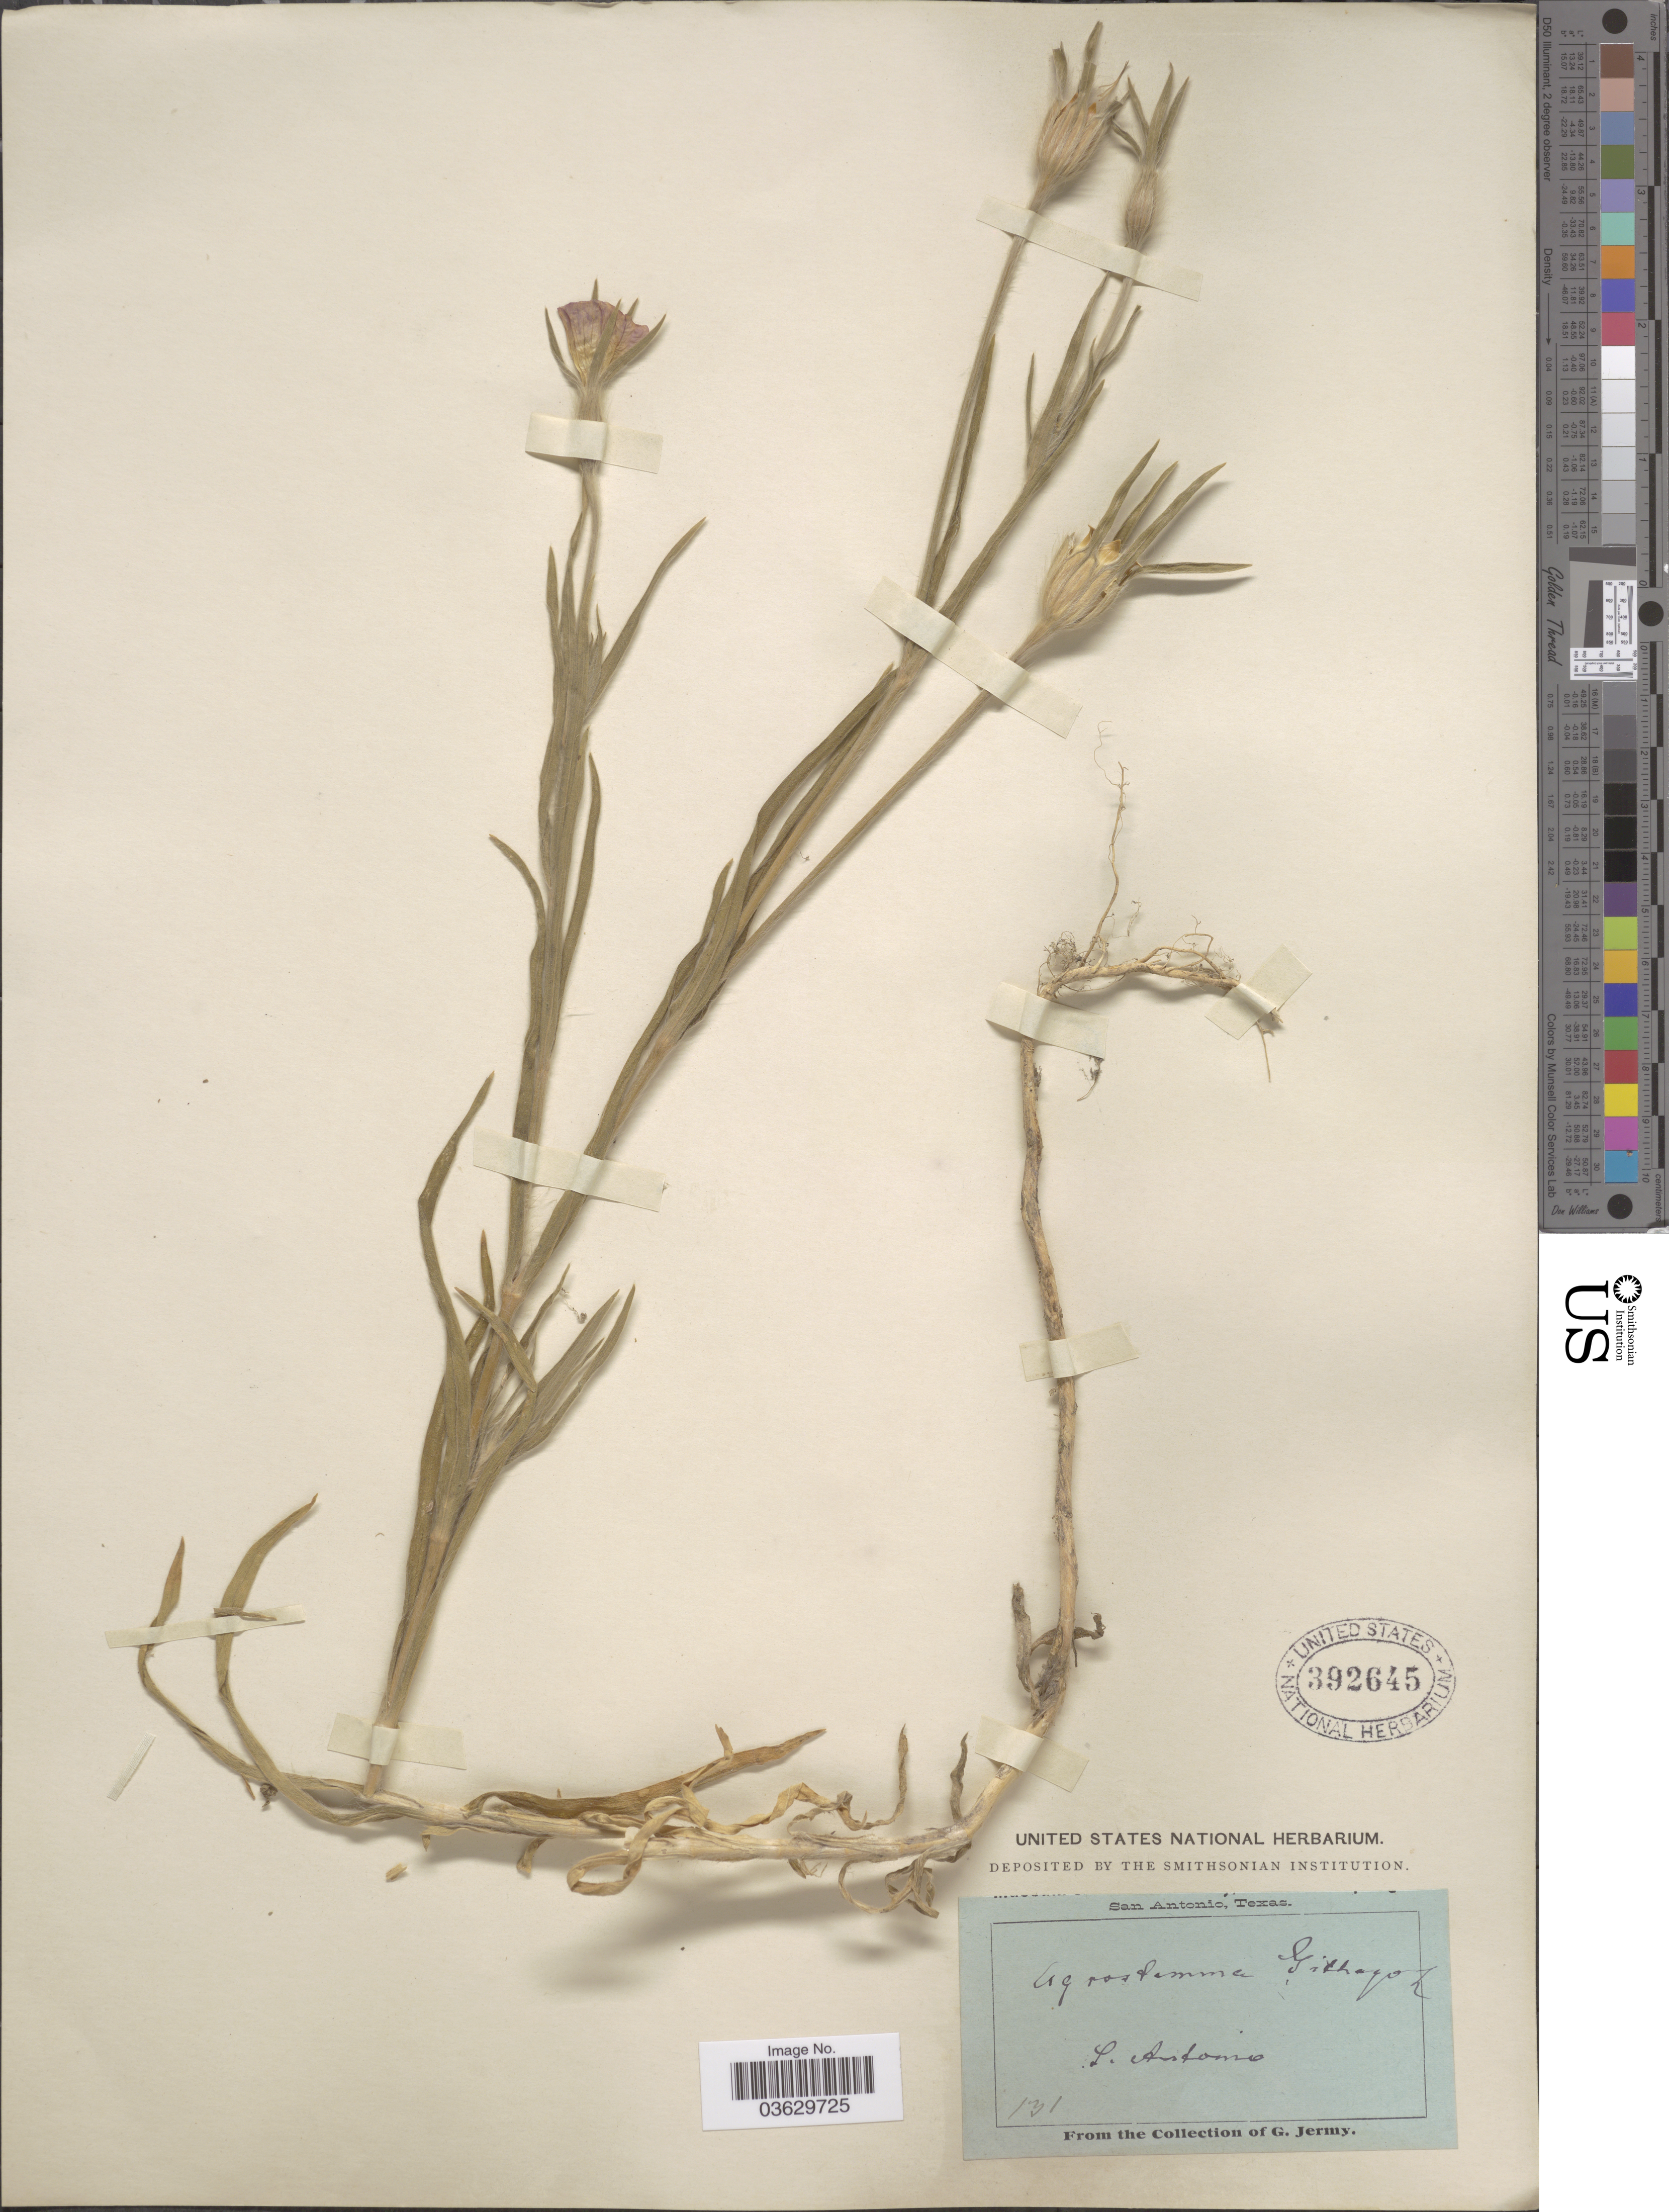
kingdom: Plantae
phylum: Tracheophyta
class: Magnoliopsida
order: Caryophyllales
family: Caryophyllaceae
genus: Agrostemma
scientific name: Agrostemma githago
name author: L.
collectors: G. Jermy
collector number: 131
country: United States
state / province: Texas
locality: San Antonio.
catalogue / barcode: US 392645